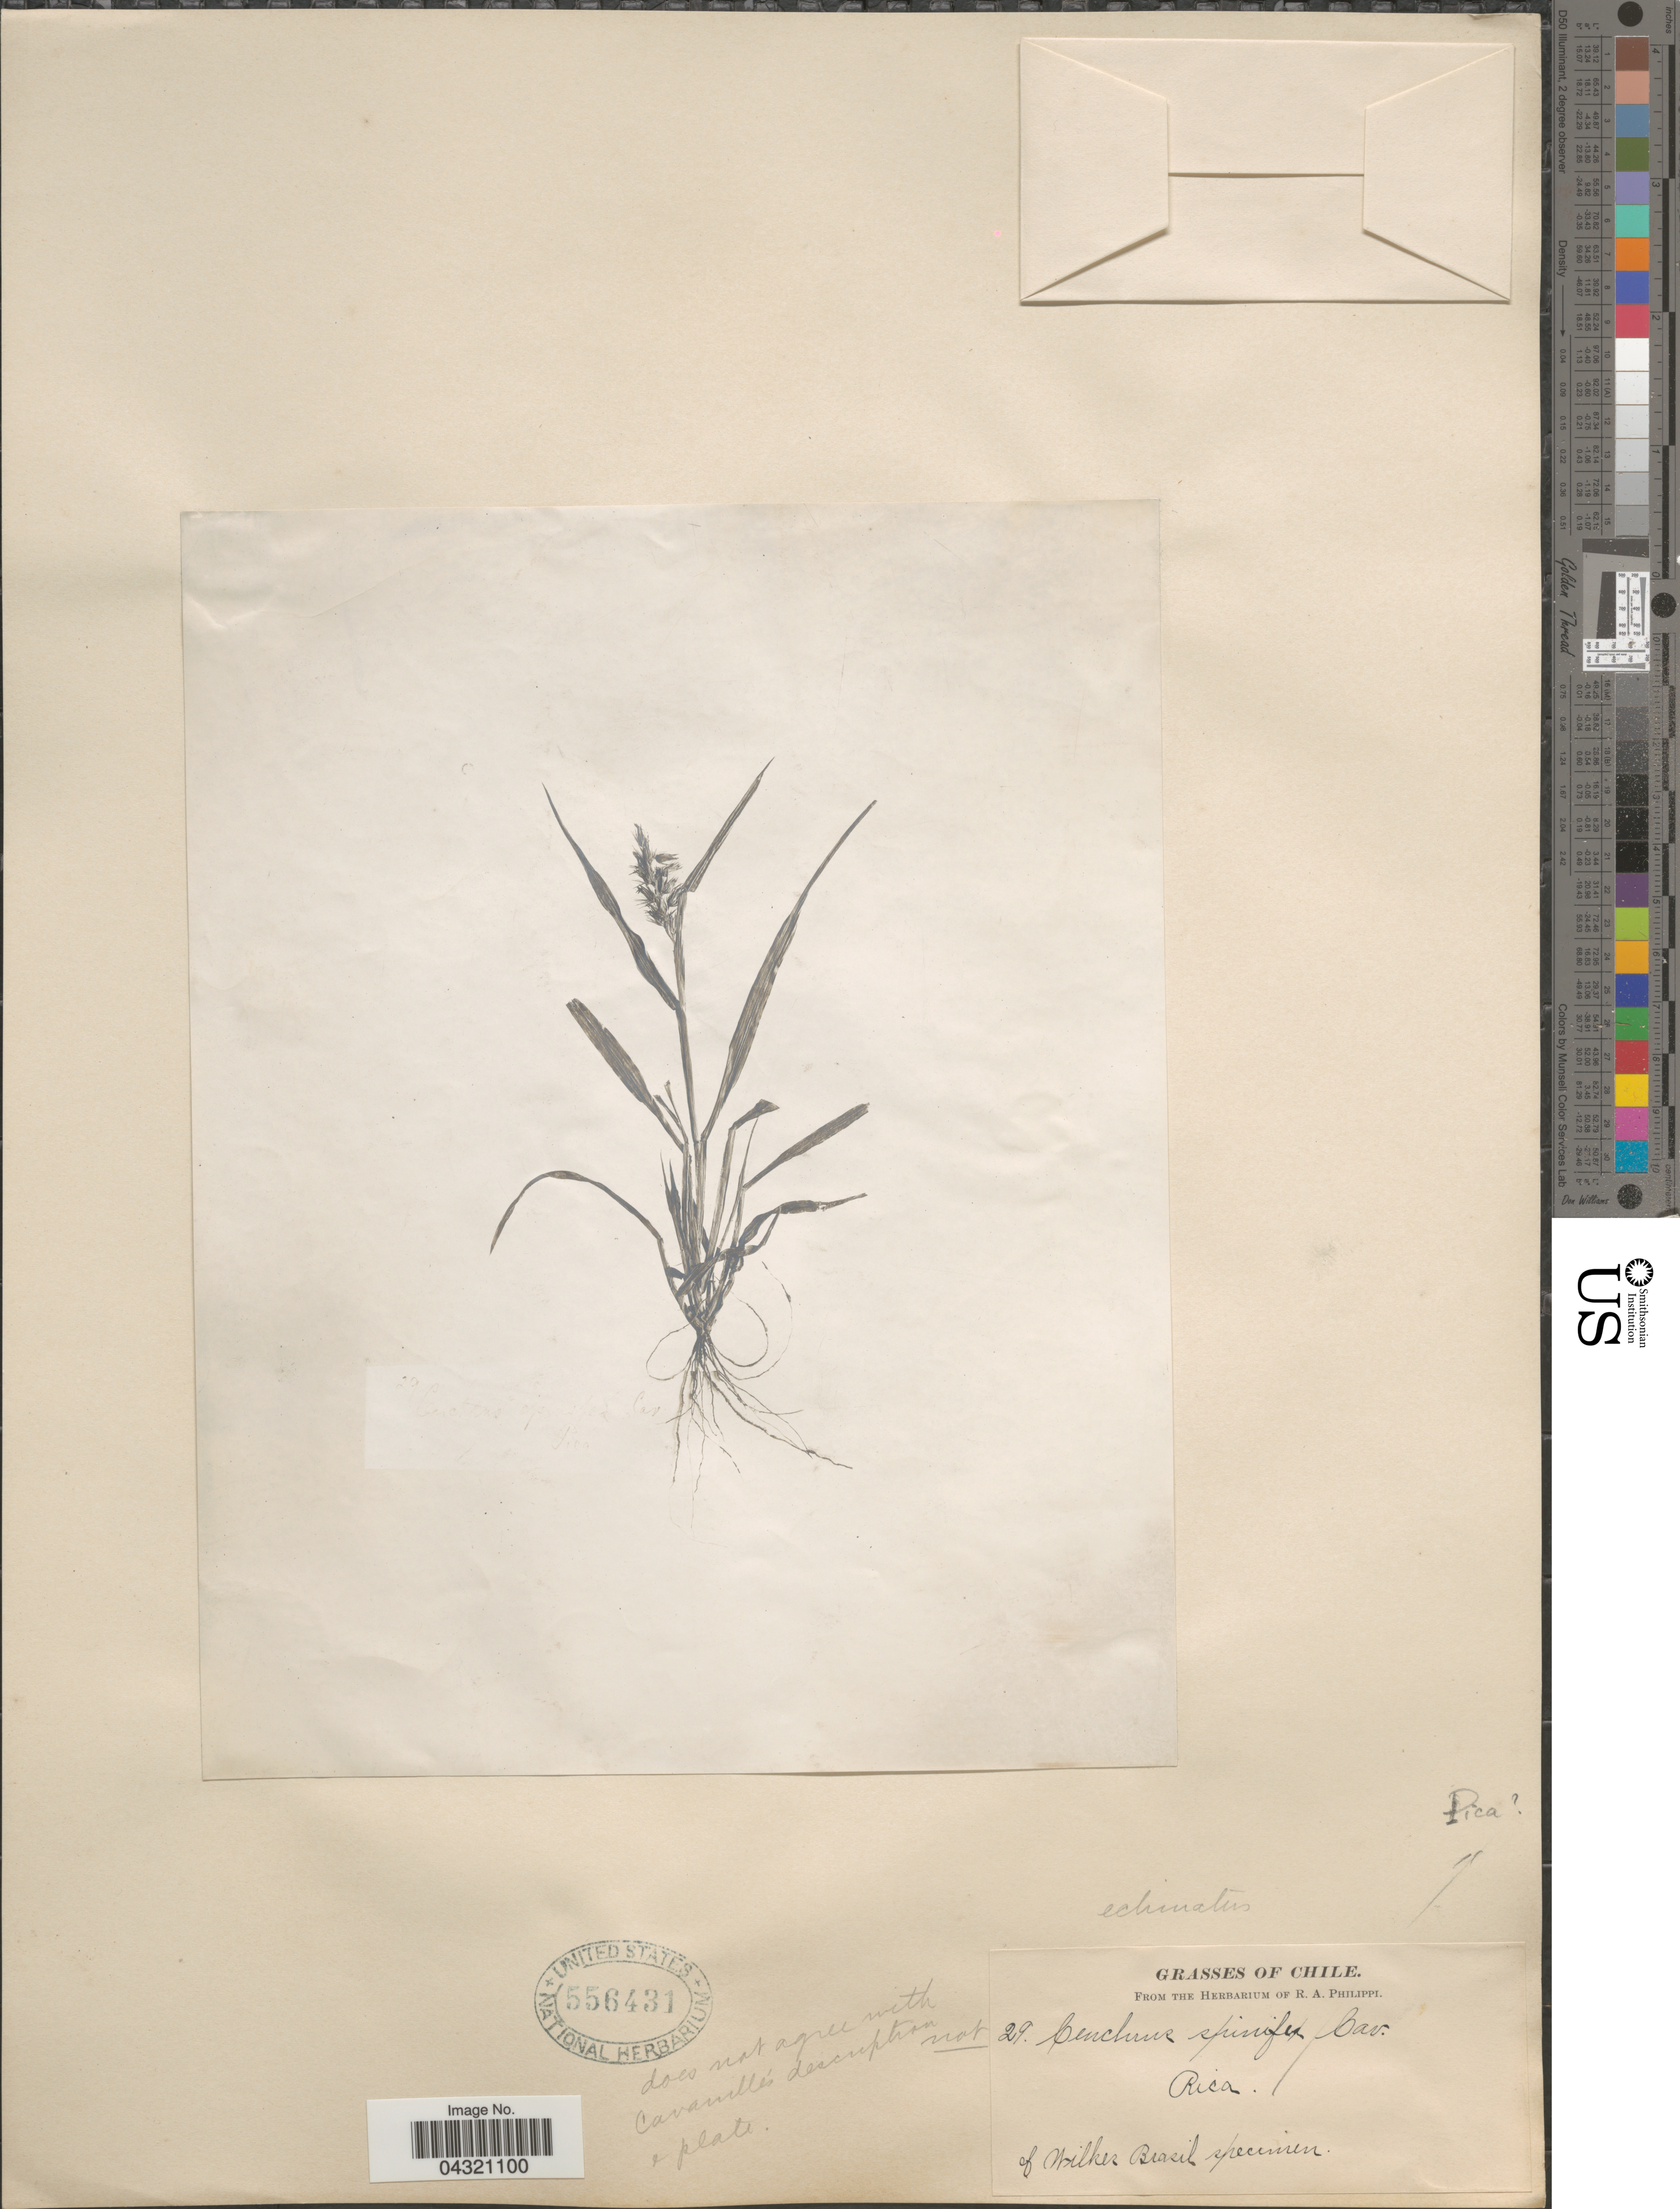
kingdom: Plantae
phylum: Tracheophyta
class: Liliopsida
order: Poales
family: Poaceae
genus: Cenchrus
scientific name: Cenchrus echinatus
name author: L.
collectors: Wilkes Explor. Exped.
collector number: .s.n.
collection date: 1838/1842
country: Chile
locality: Rica.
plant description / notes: Packet and photo of a Wilkes Brazilian specimen from the herbarium of R.A. Philippi.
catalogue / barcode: US 556431